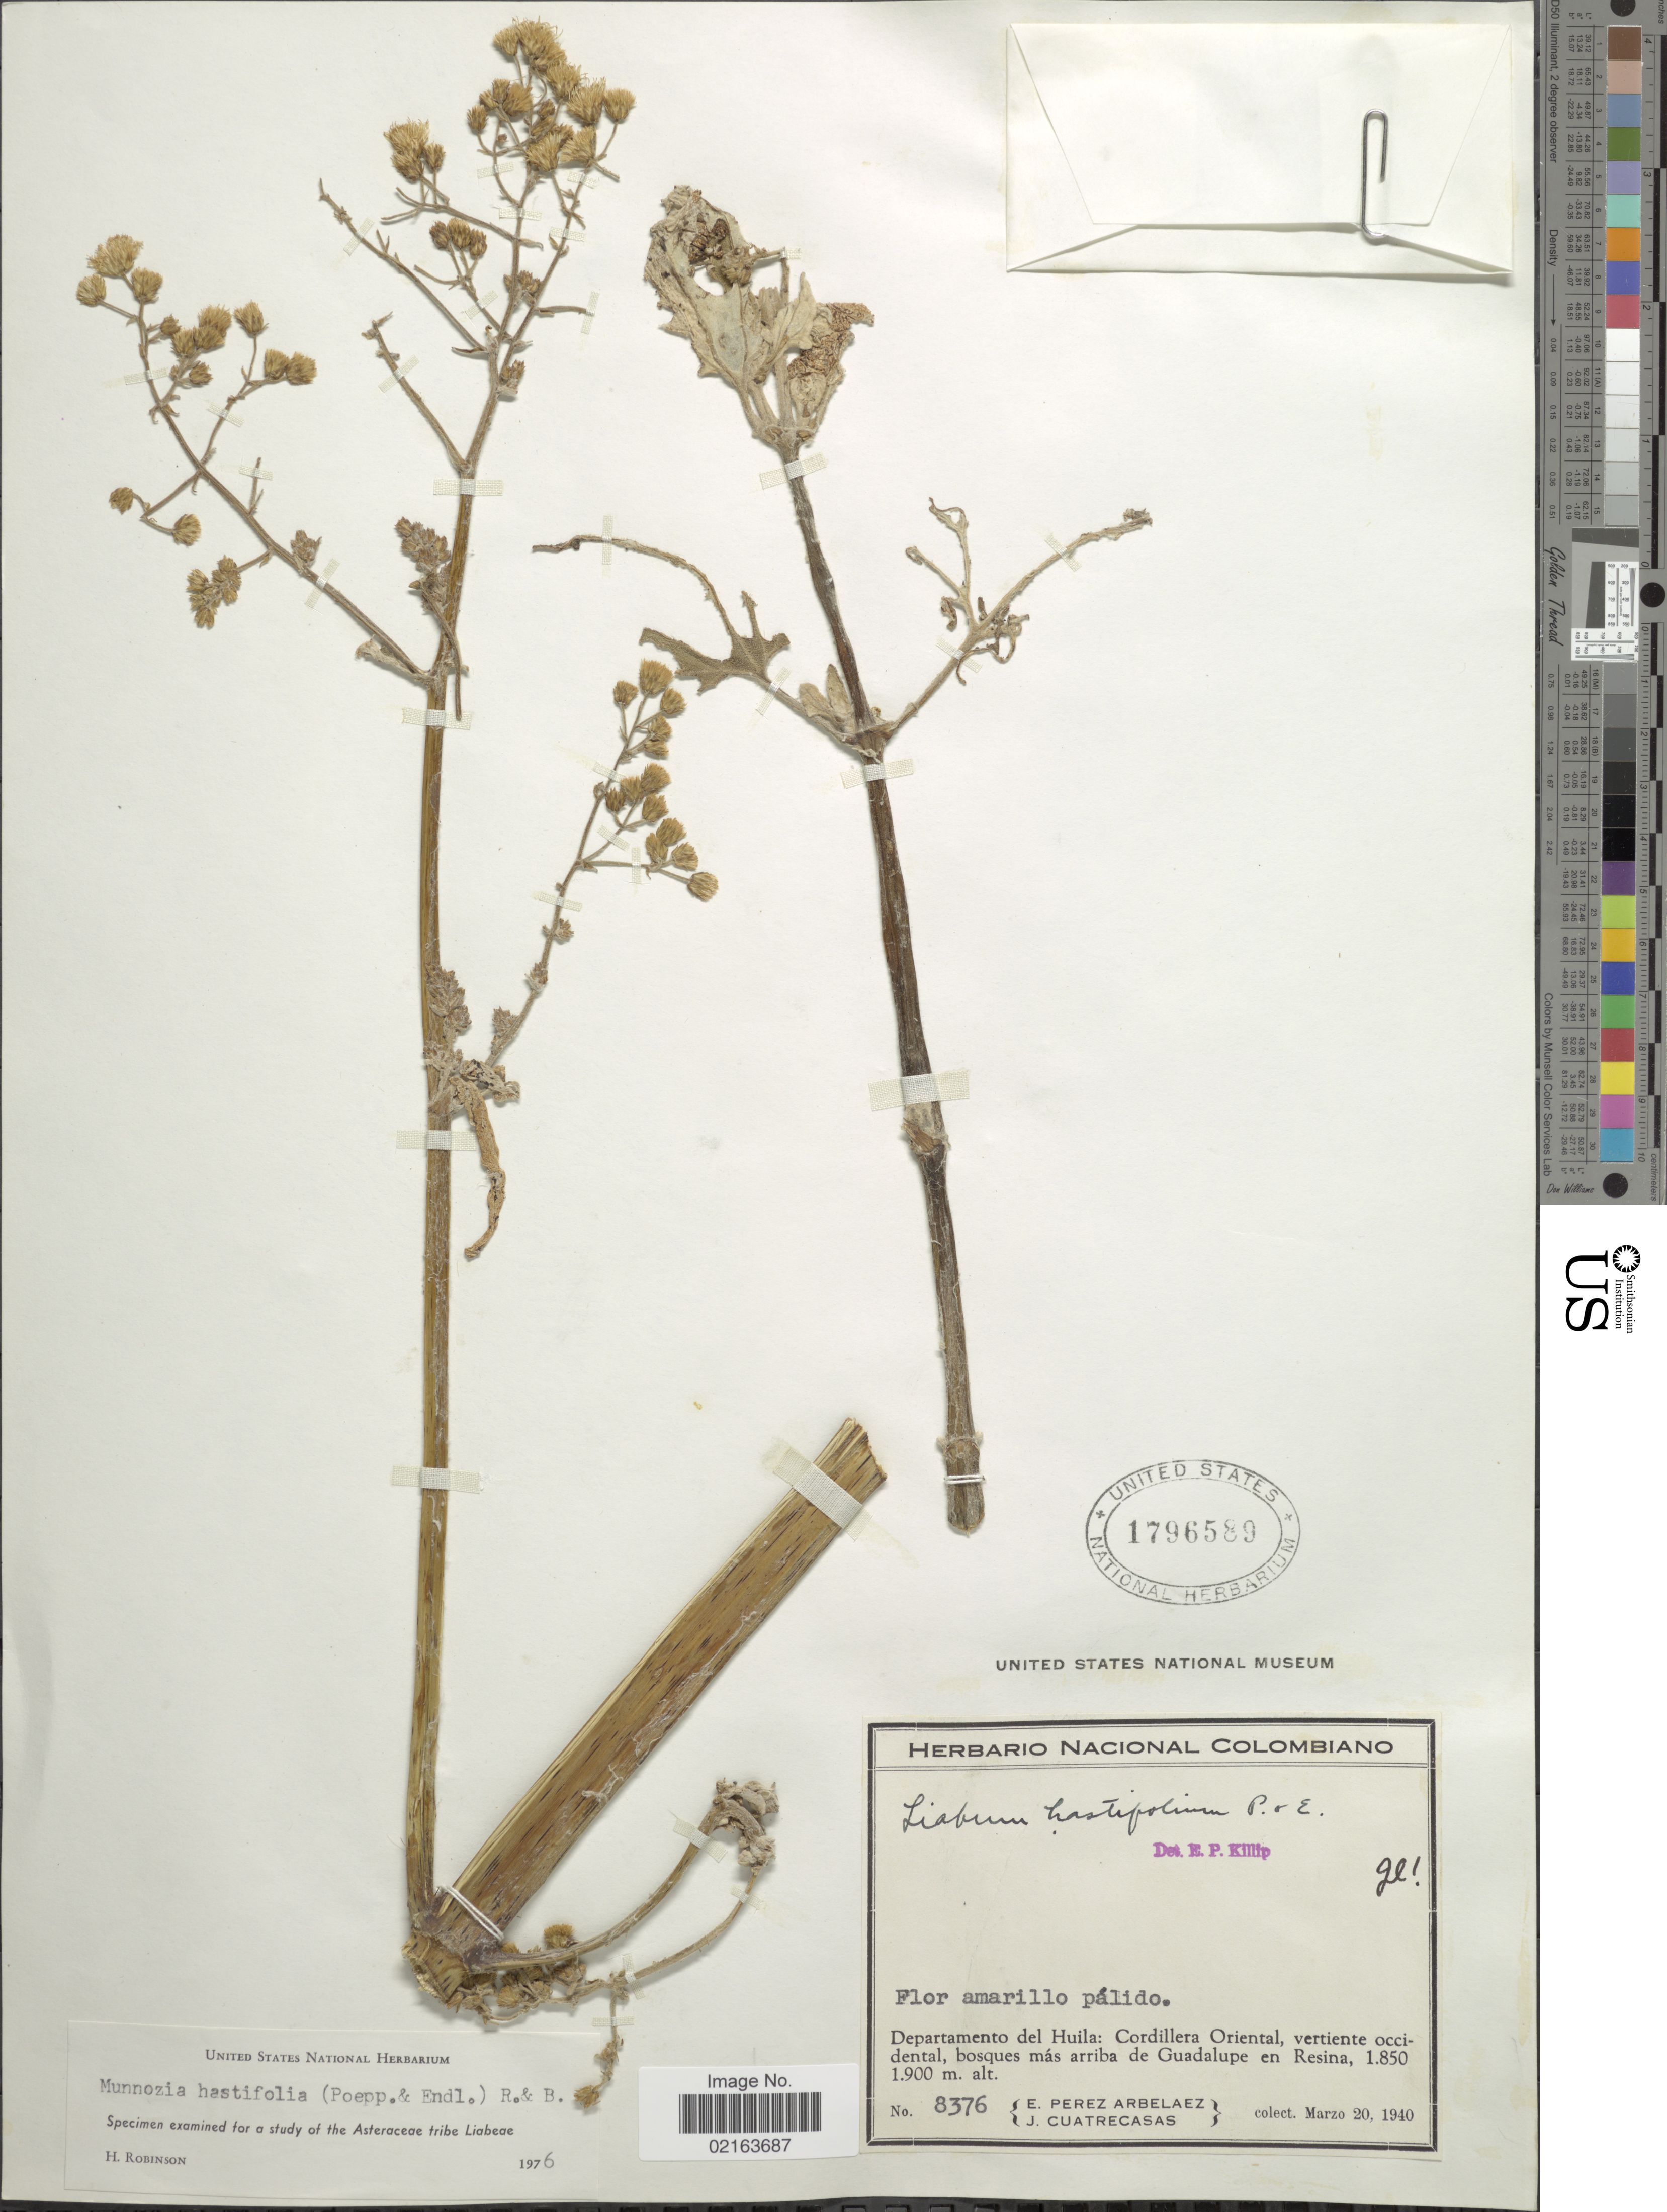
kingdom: Plantae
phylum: Tracheophyta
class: Magnoliopsida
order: Asterales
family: Asteraceae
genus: Munnozia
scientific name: Munnozia hastifolia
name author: (Poepp.) H. Rob. & Brettell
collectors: E. Pérez Arbeláez & J. Cuatrecasas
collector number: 8376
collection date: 1940-03-20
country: Colombia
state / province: Huila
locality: Departamento del Huila: Cordillera Oriental, vertiente occidental, bosque mas arriba de Guadalupe en Resina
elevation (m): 1850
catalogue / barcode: US 1796589